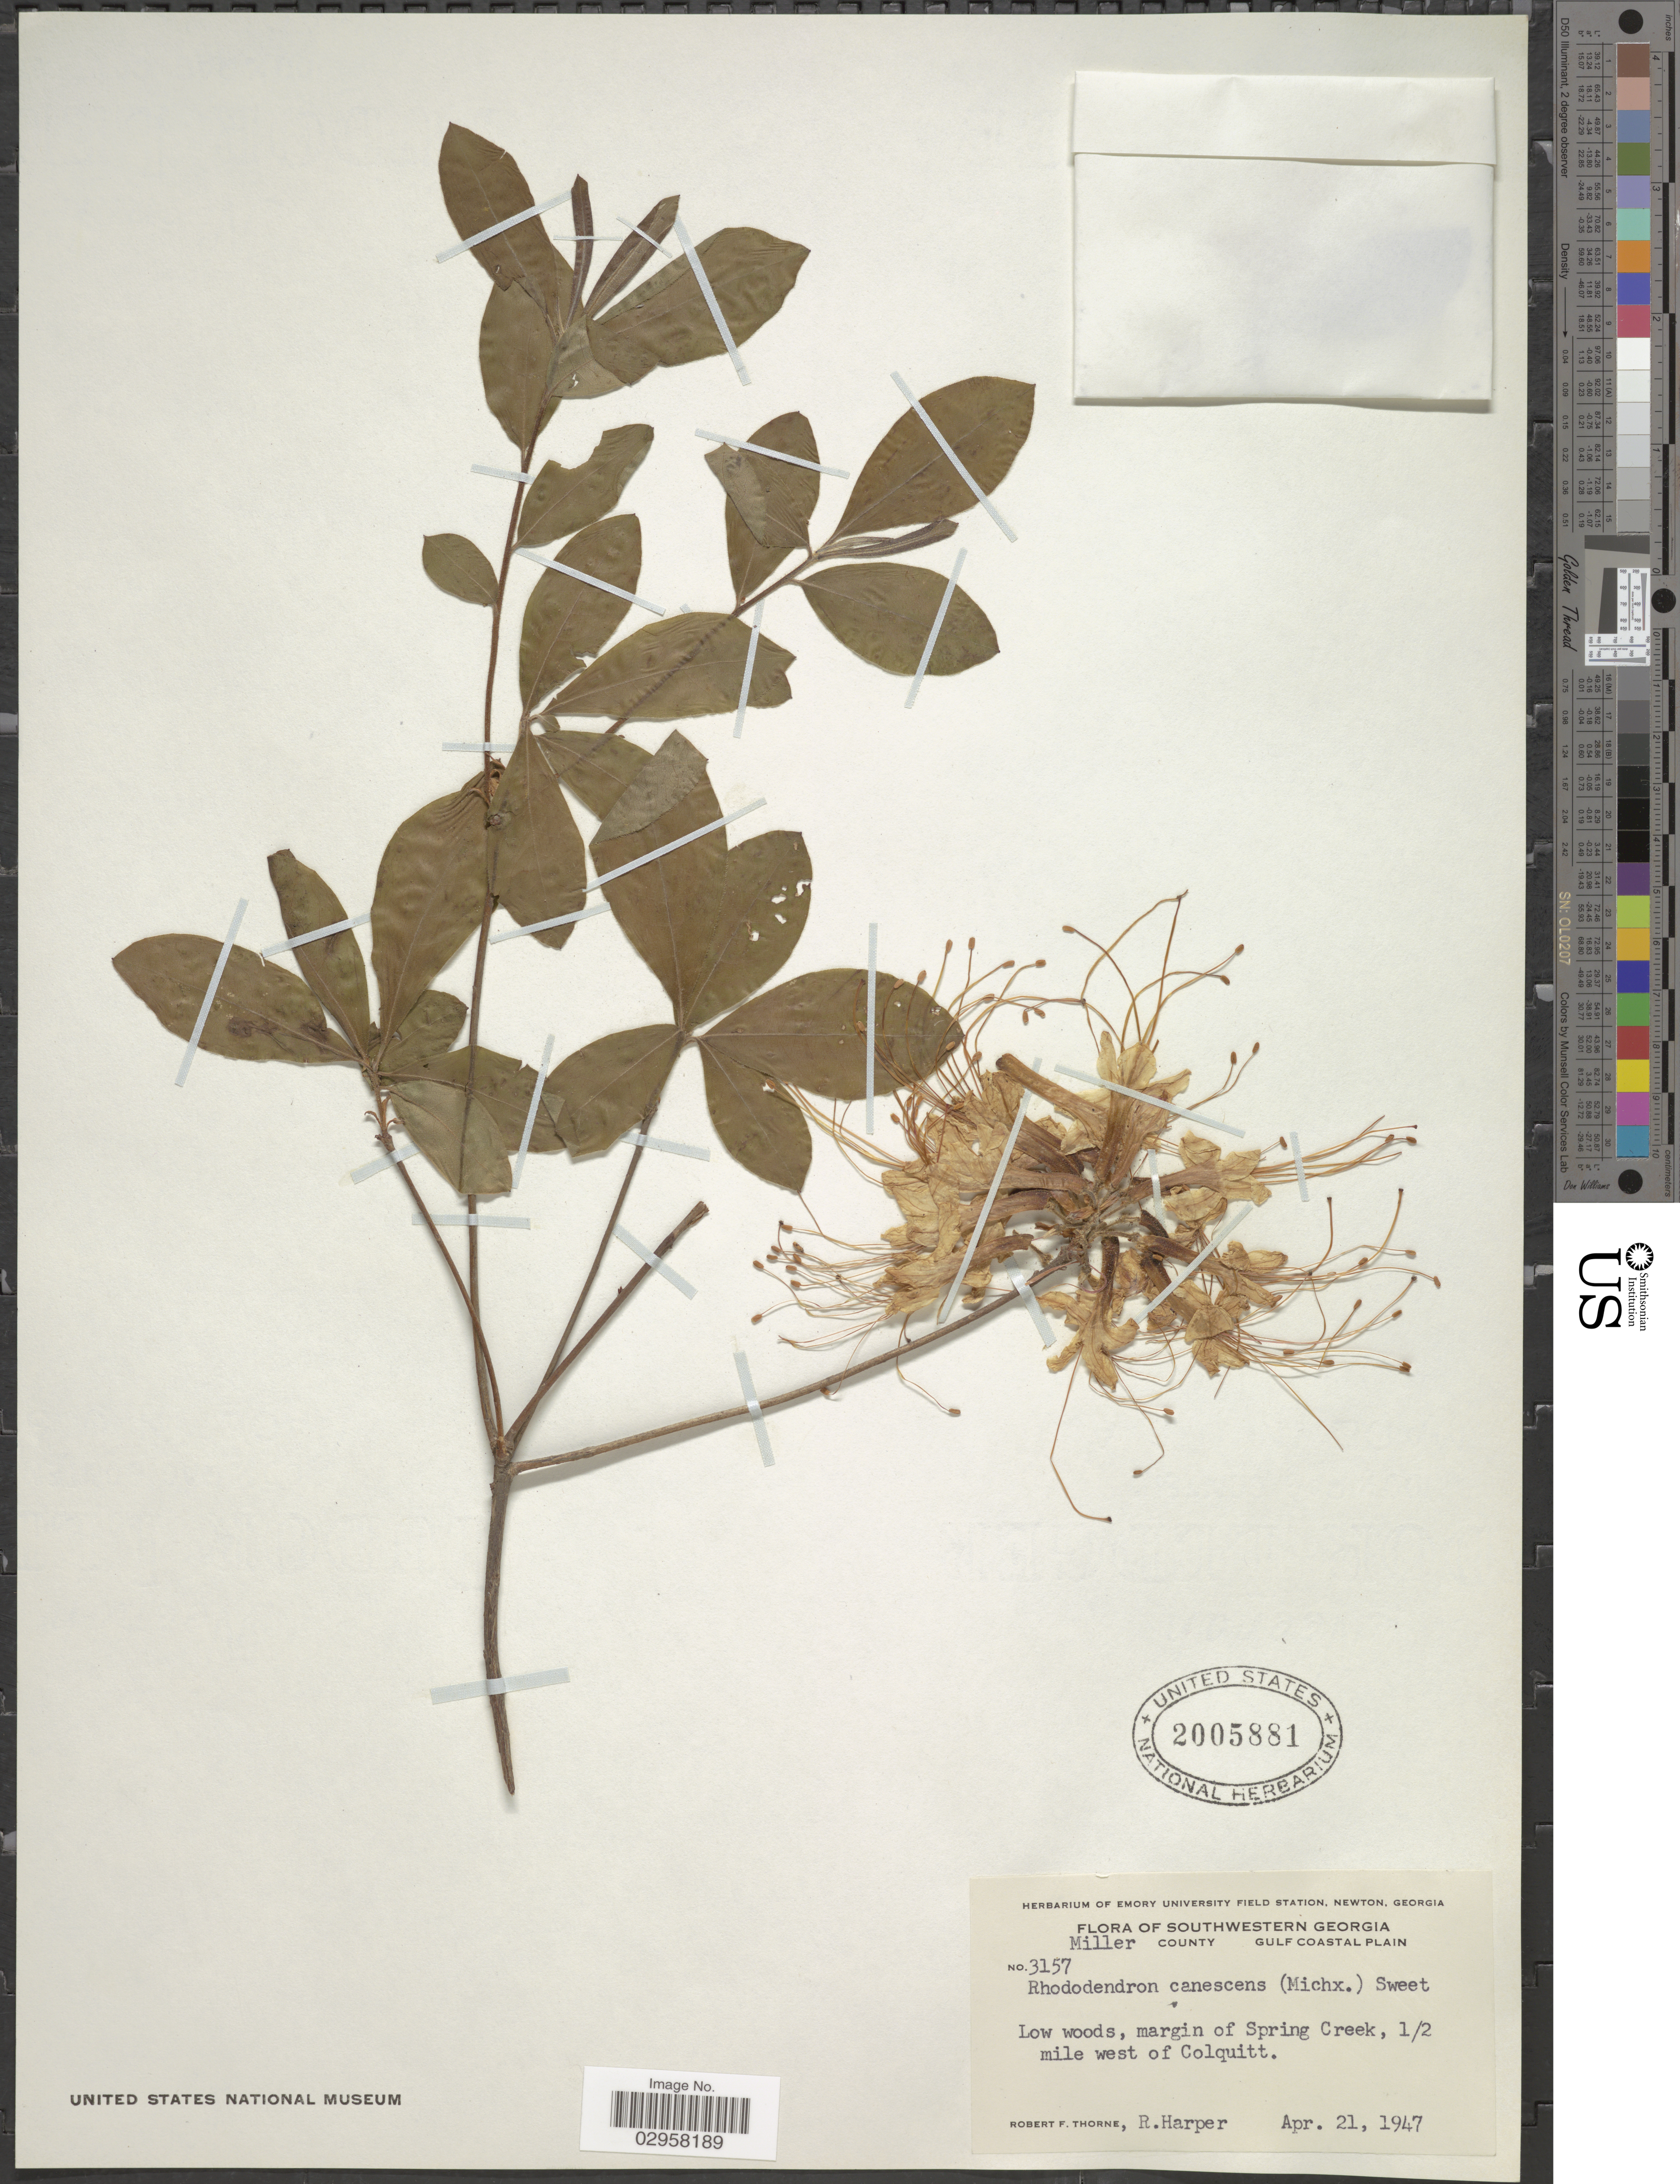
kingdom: Plantae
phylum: Tracheophyta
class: Magnoliopsida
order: Ericales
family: Ericaceae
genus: Rhododendron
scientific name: Rhododendron canescens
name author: (Michx.) Sweet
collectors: R. F. Thorne & R. Harper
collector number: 3157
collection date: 1947-04-21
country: United States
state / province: Georgia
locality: Southwestern Georgia. Miller County. Gulf Coastal Plain. Margin of Spring Creek, 1/2 mile west of Colquitt.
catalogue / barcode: US 2005881